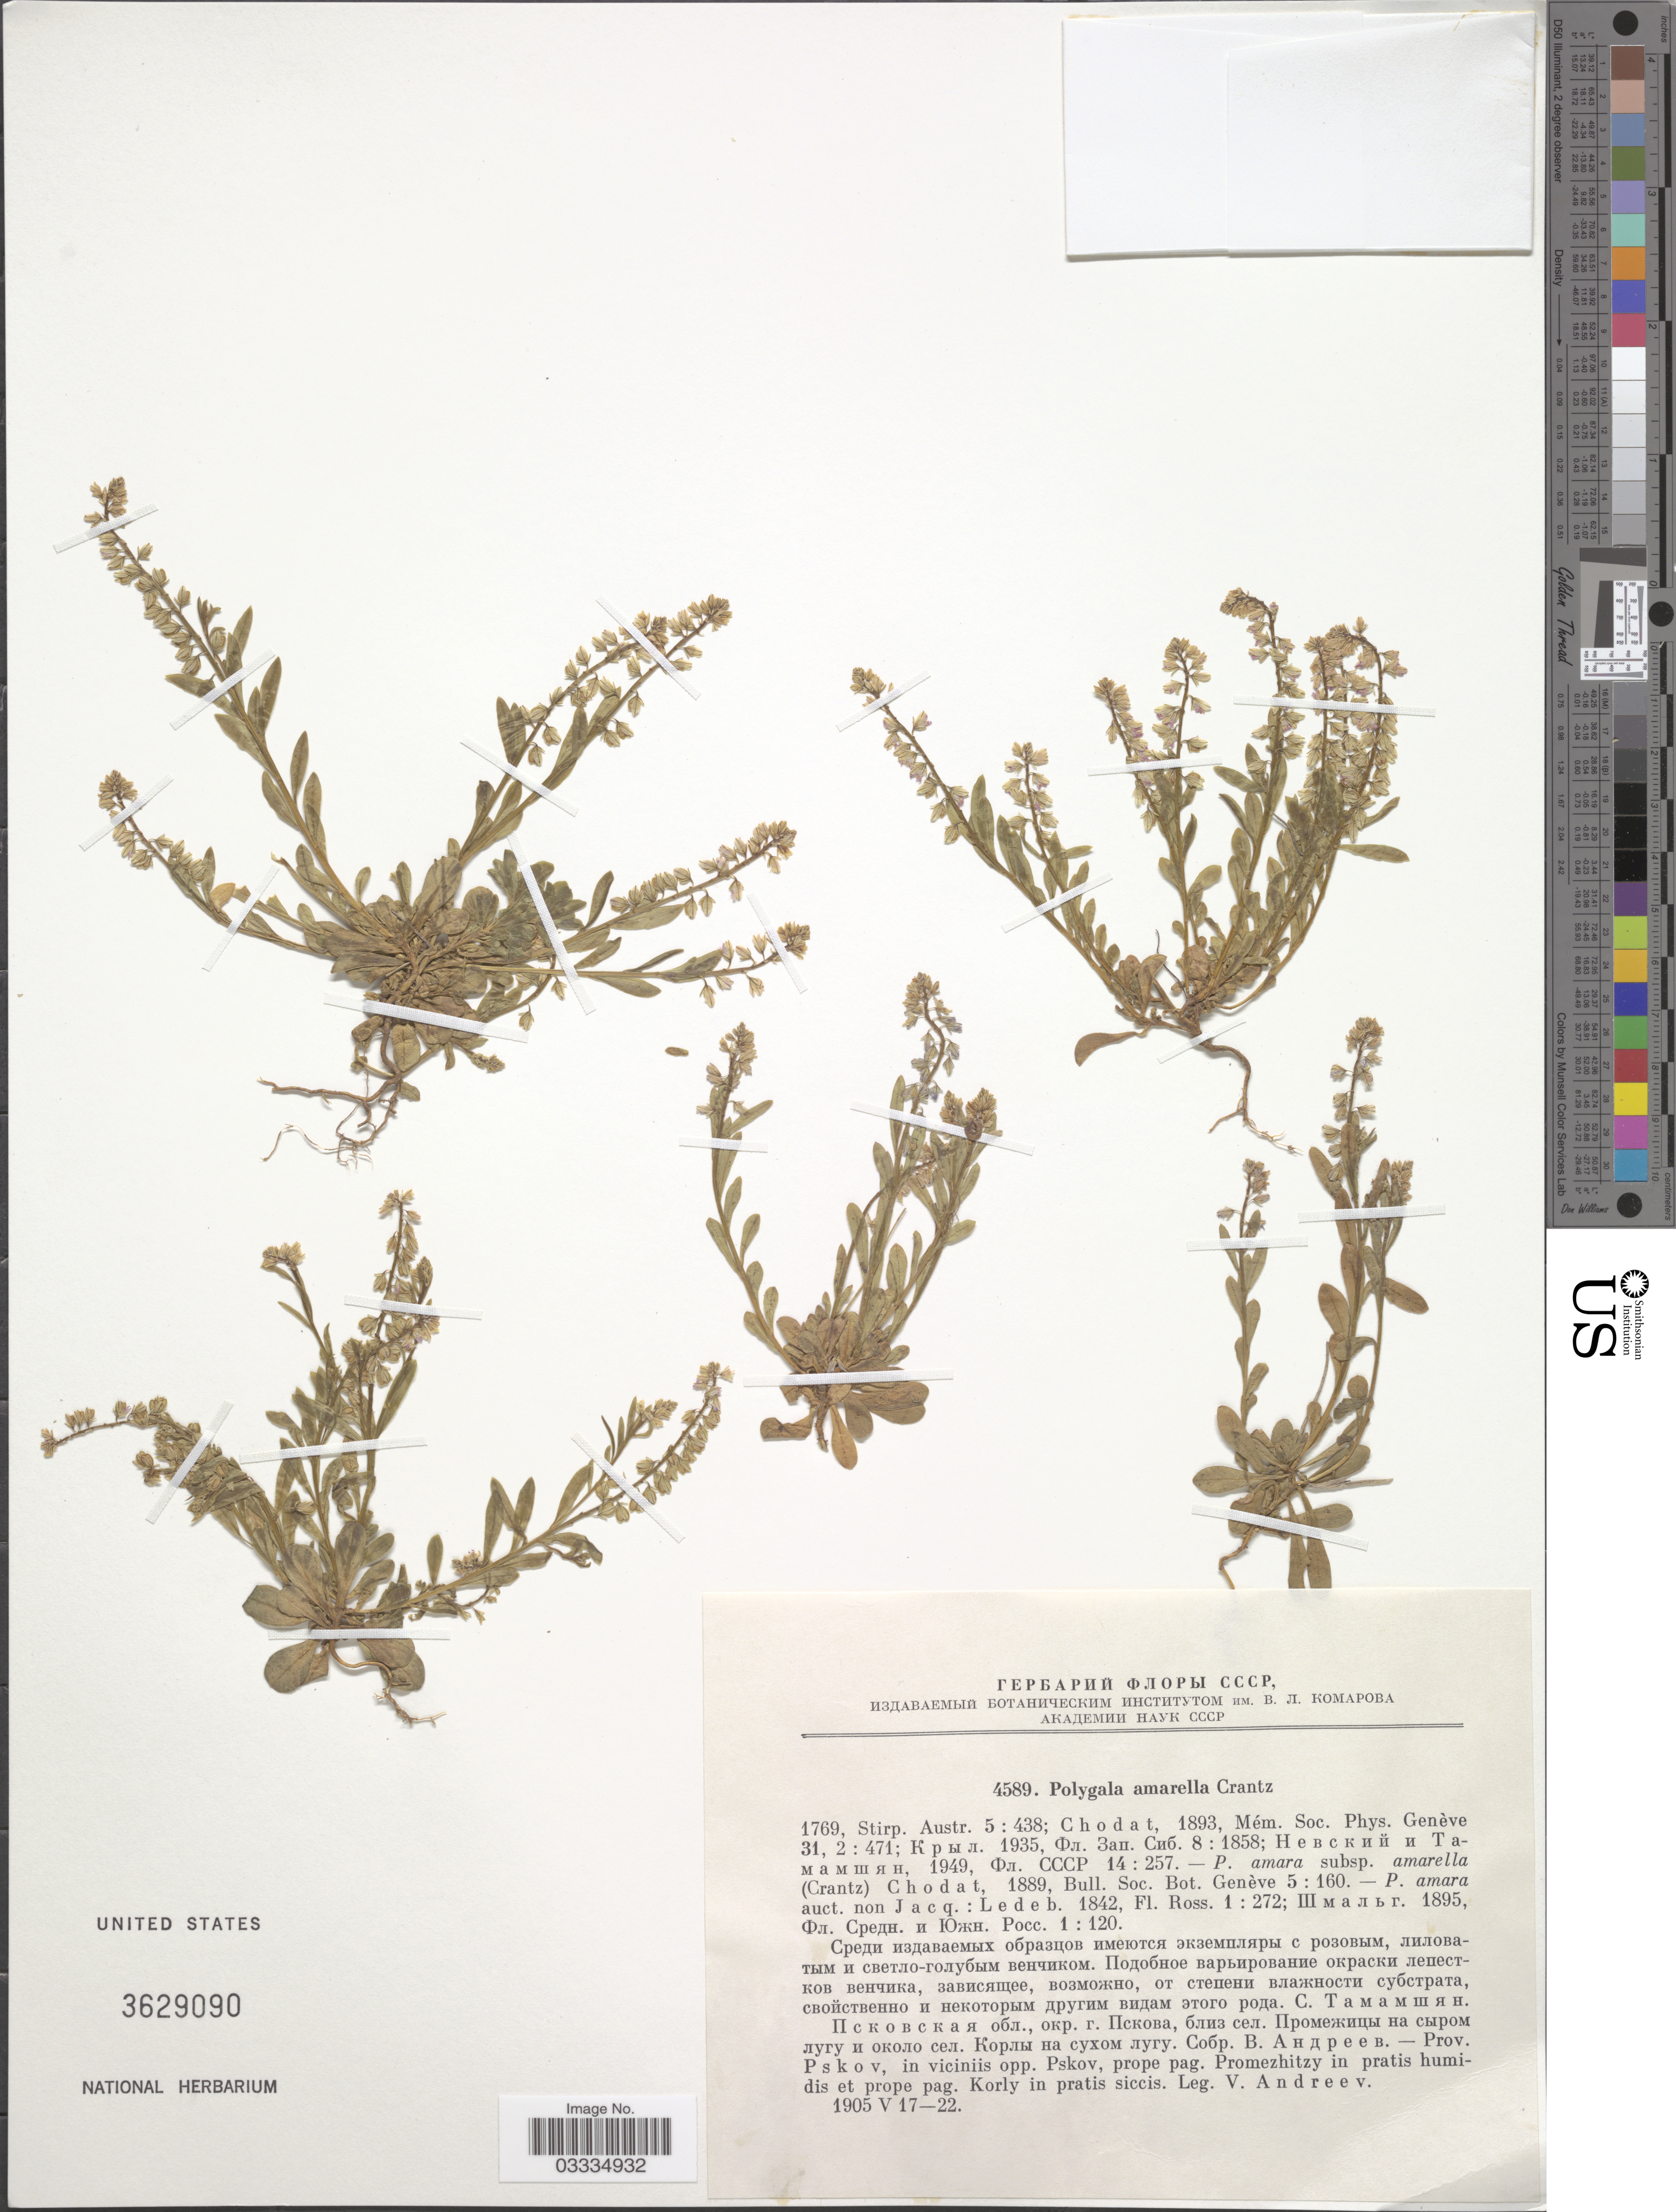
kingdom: Plantae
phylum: Tracheophyta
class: Magnoliopsida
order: Fabales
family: Polygalaceae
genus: Polygala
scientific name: Polygala amarella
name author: Crantz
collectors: V. Andreev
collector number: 4589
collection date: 1905-05-17/1905-05-22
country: Russian Federation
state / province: Pskov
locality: In viciniis opp. Pskov, prope pag. Promezhitzy in pratis humidis et prope pag. Korly in pratis siccis.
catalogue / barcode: US 3629090